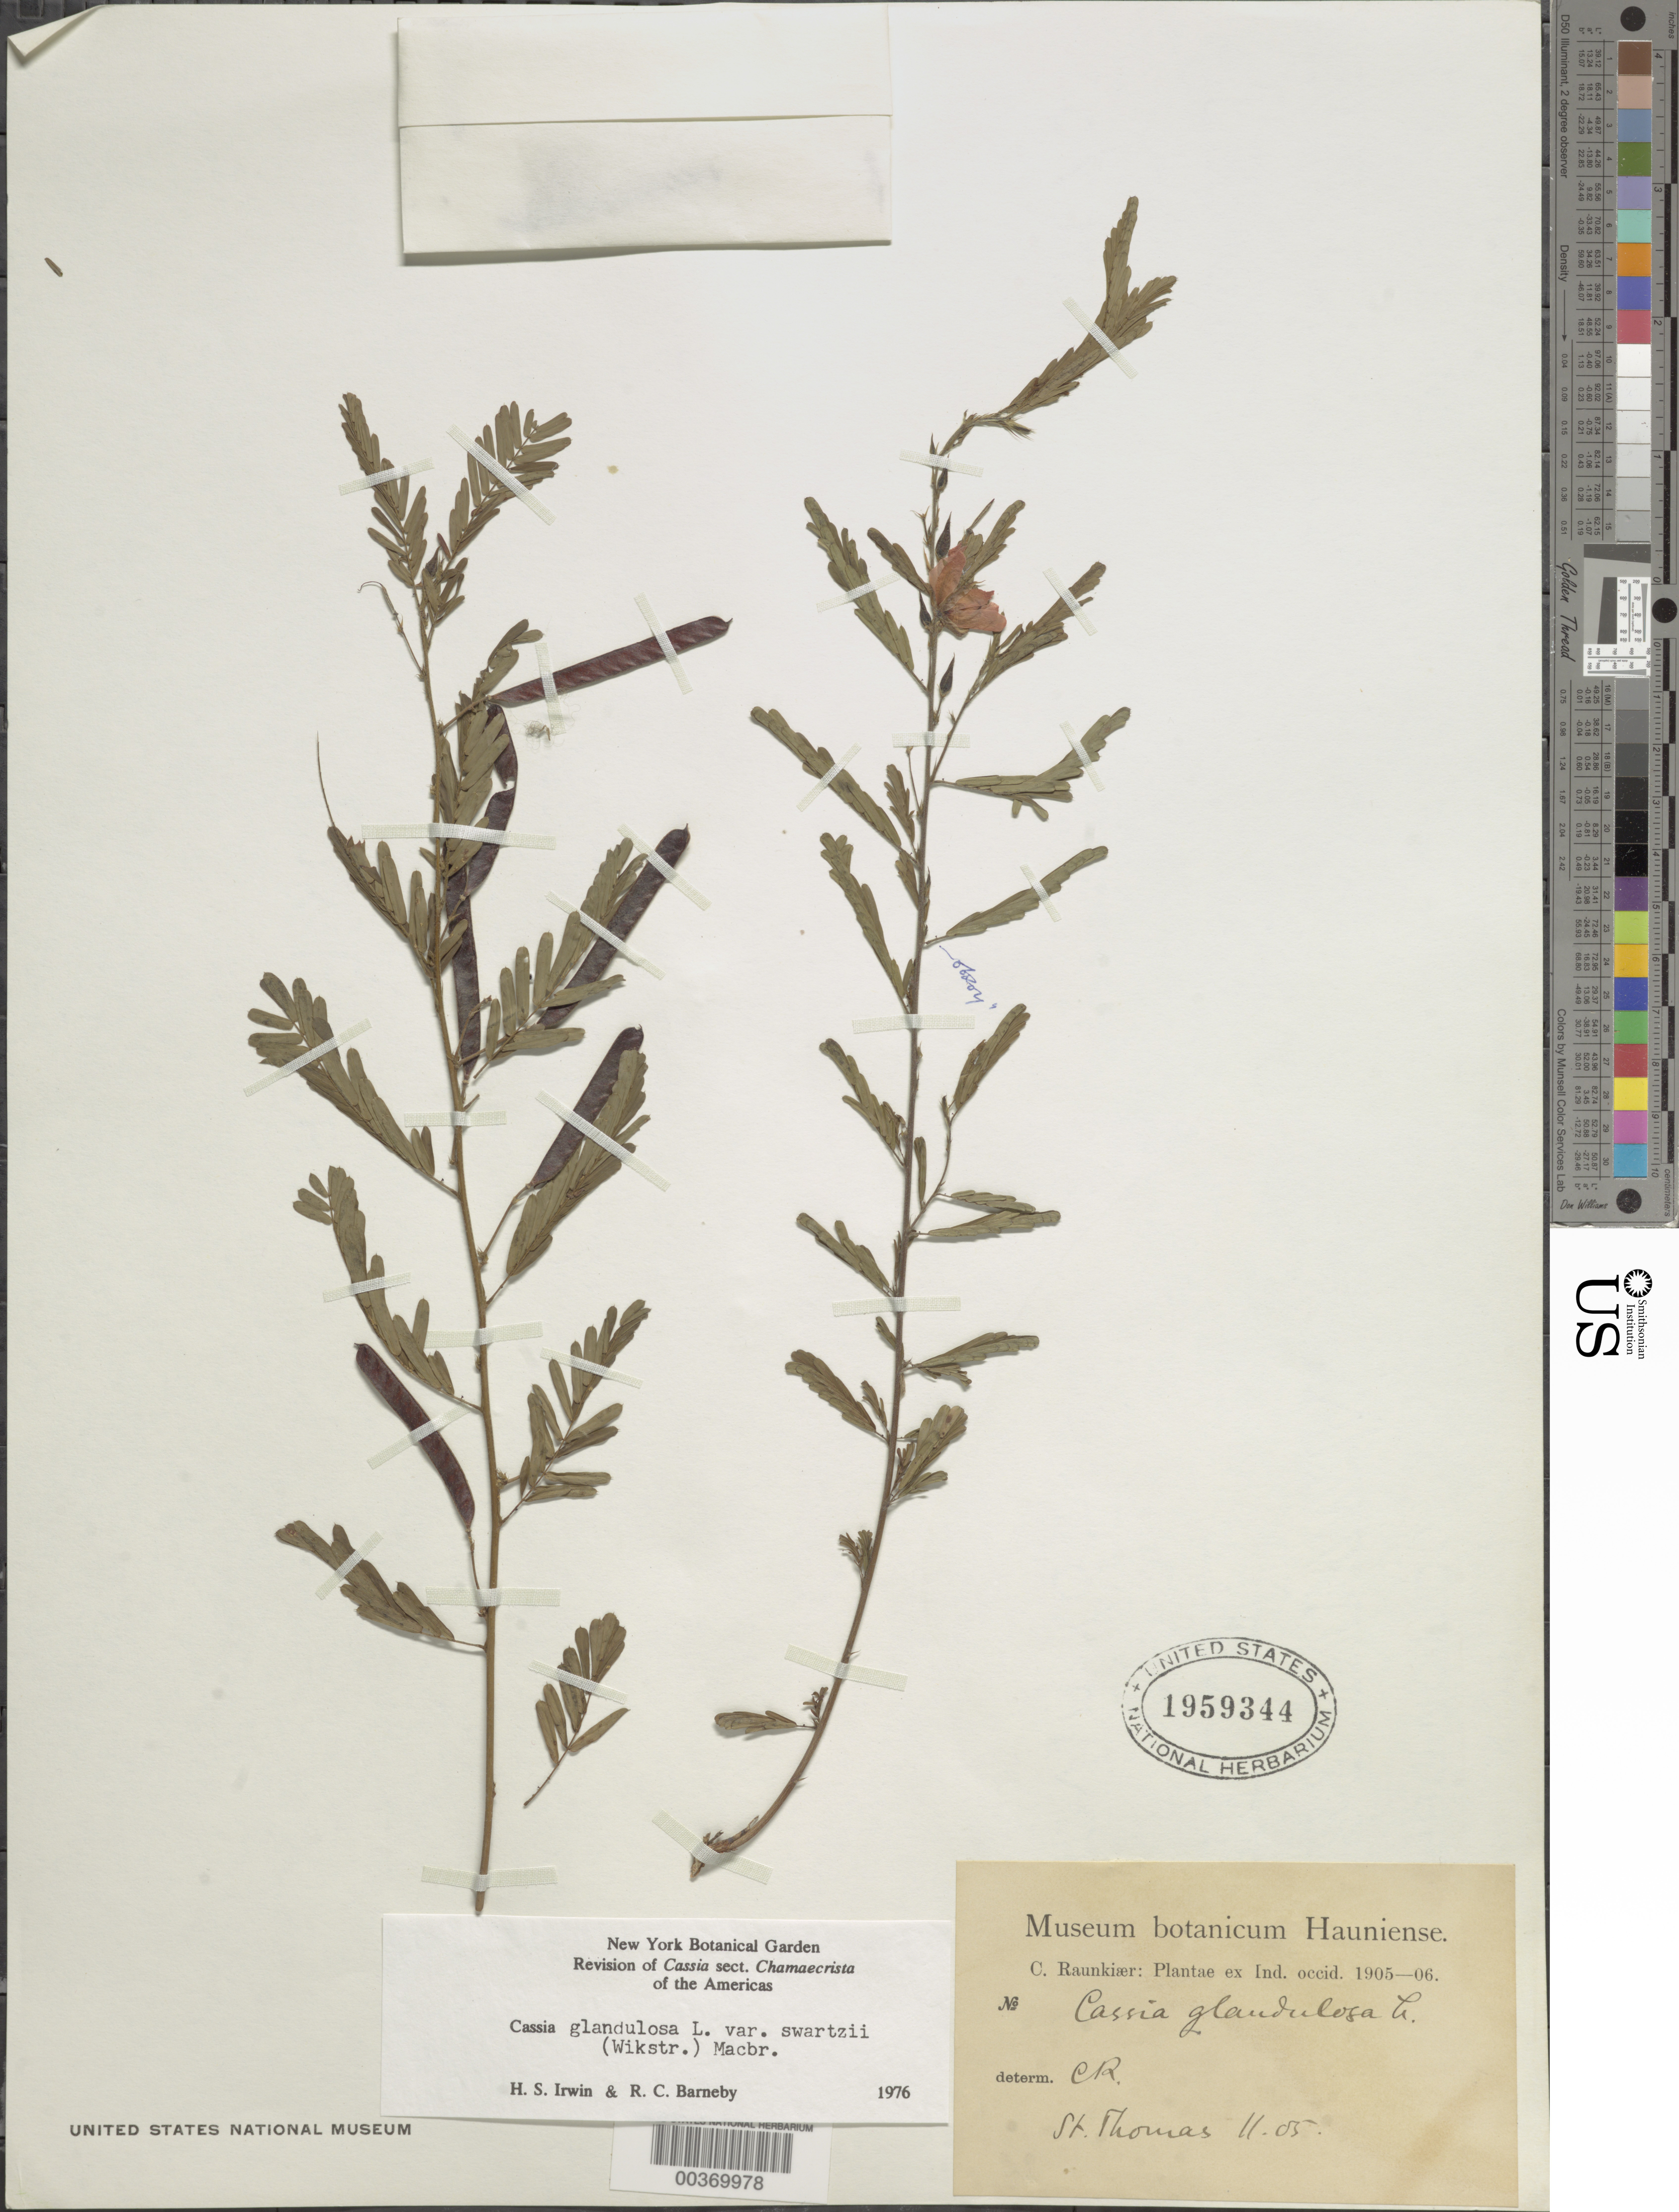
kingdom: Plantae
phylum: Tracheophyta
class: Magnoliopsida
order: Fabales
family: Fabaceae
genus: Chamaecrista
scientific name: Chamaecrista glandulosa var. swartzii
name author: (Wikstr.) H.S. Irwin & Barneby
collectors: C. Raunkiaer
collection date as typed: Nov 1905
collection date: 1905-11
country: U.S. Virgin Islands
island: St. Thomas Island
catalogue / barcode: US 1959344